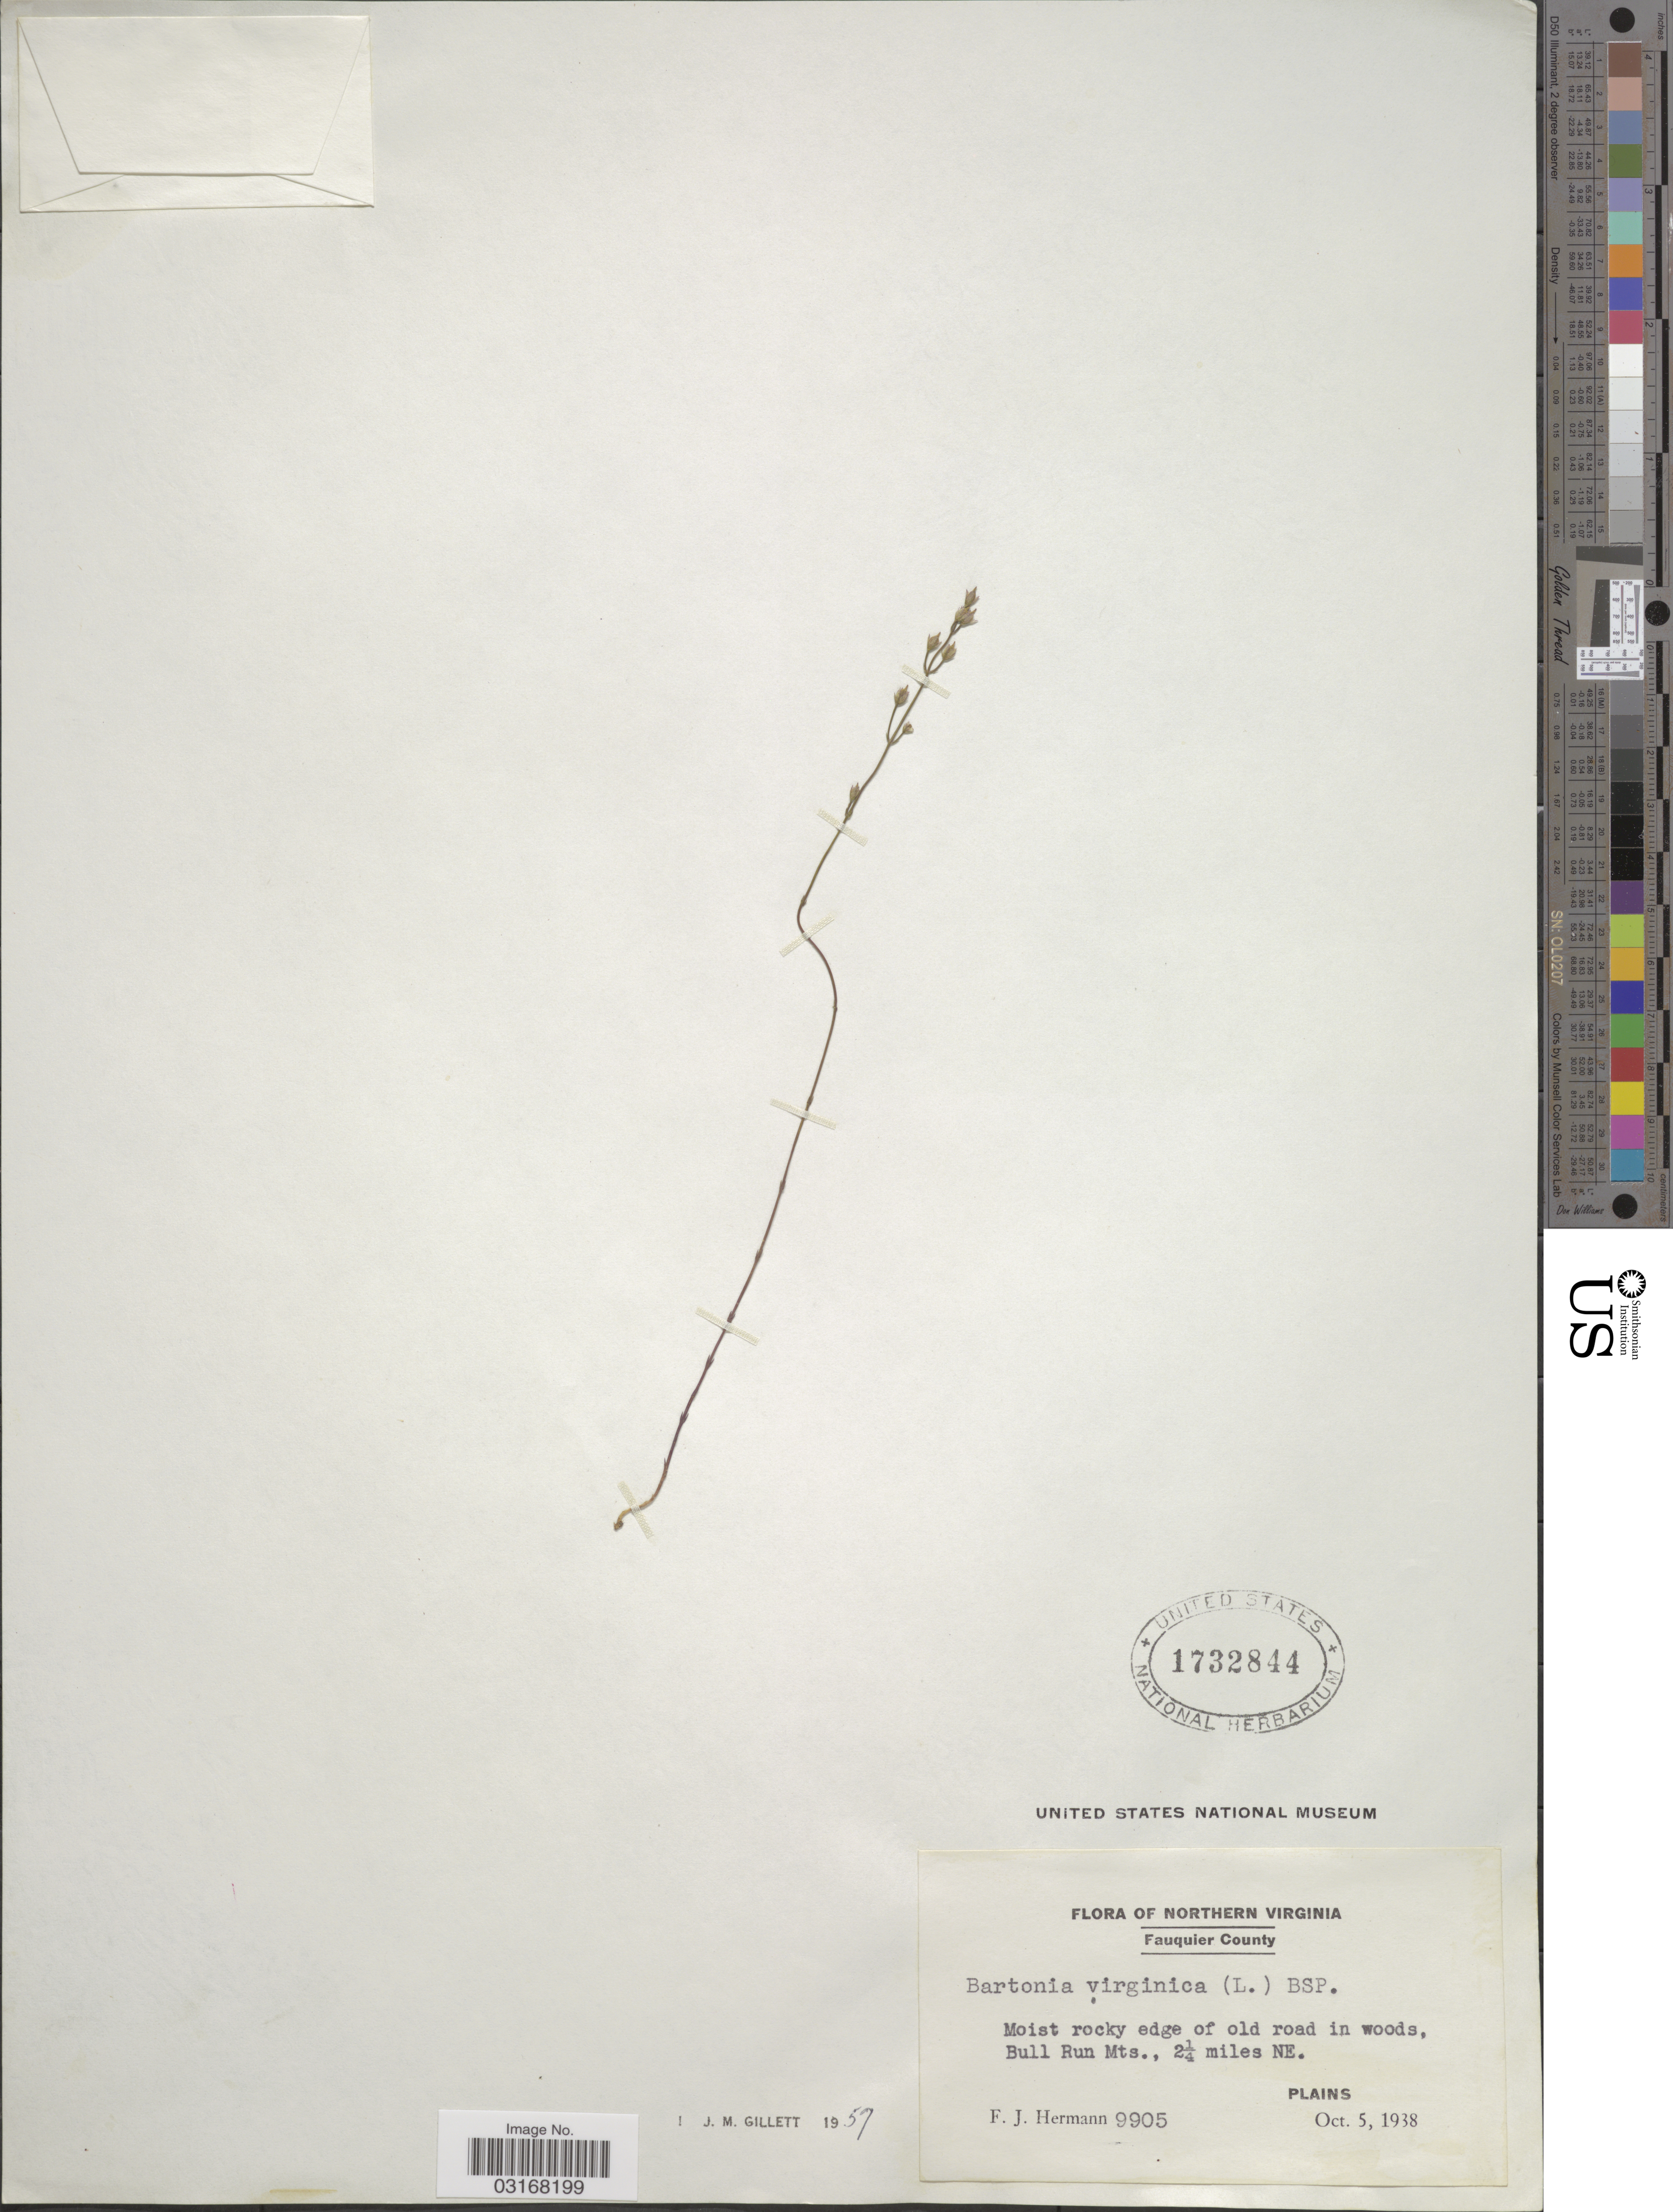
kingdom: Plantae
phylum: Tracheophyta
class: Magnoliopsida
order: Gentianales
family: Gentianaceae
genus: Bartonia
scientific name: Bartonia virginica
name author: (L.) Britton, Stearns & Poggenb.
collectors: F. J. Hermann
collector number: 9905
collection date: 1938-10-05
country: United States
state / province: Virginia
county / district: Fauquier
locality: Northern Virginia. Fauquier County. Bull Run Mts., 2¼ miles NE. Plains.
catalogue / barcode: US 1732844